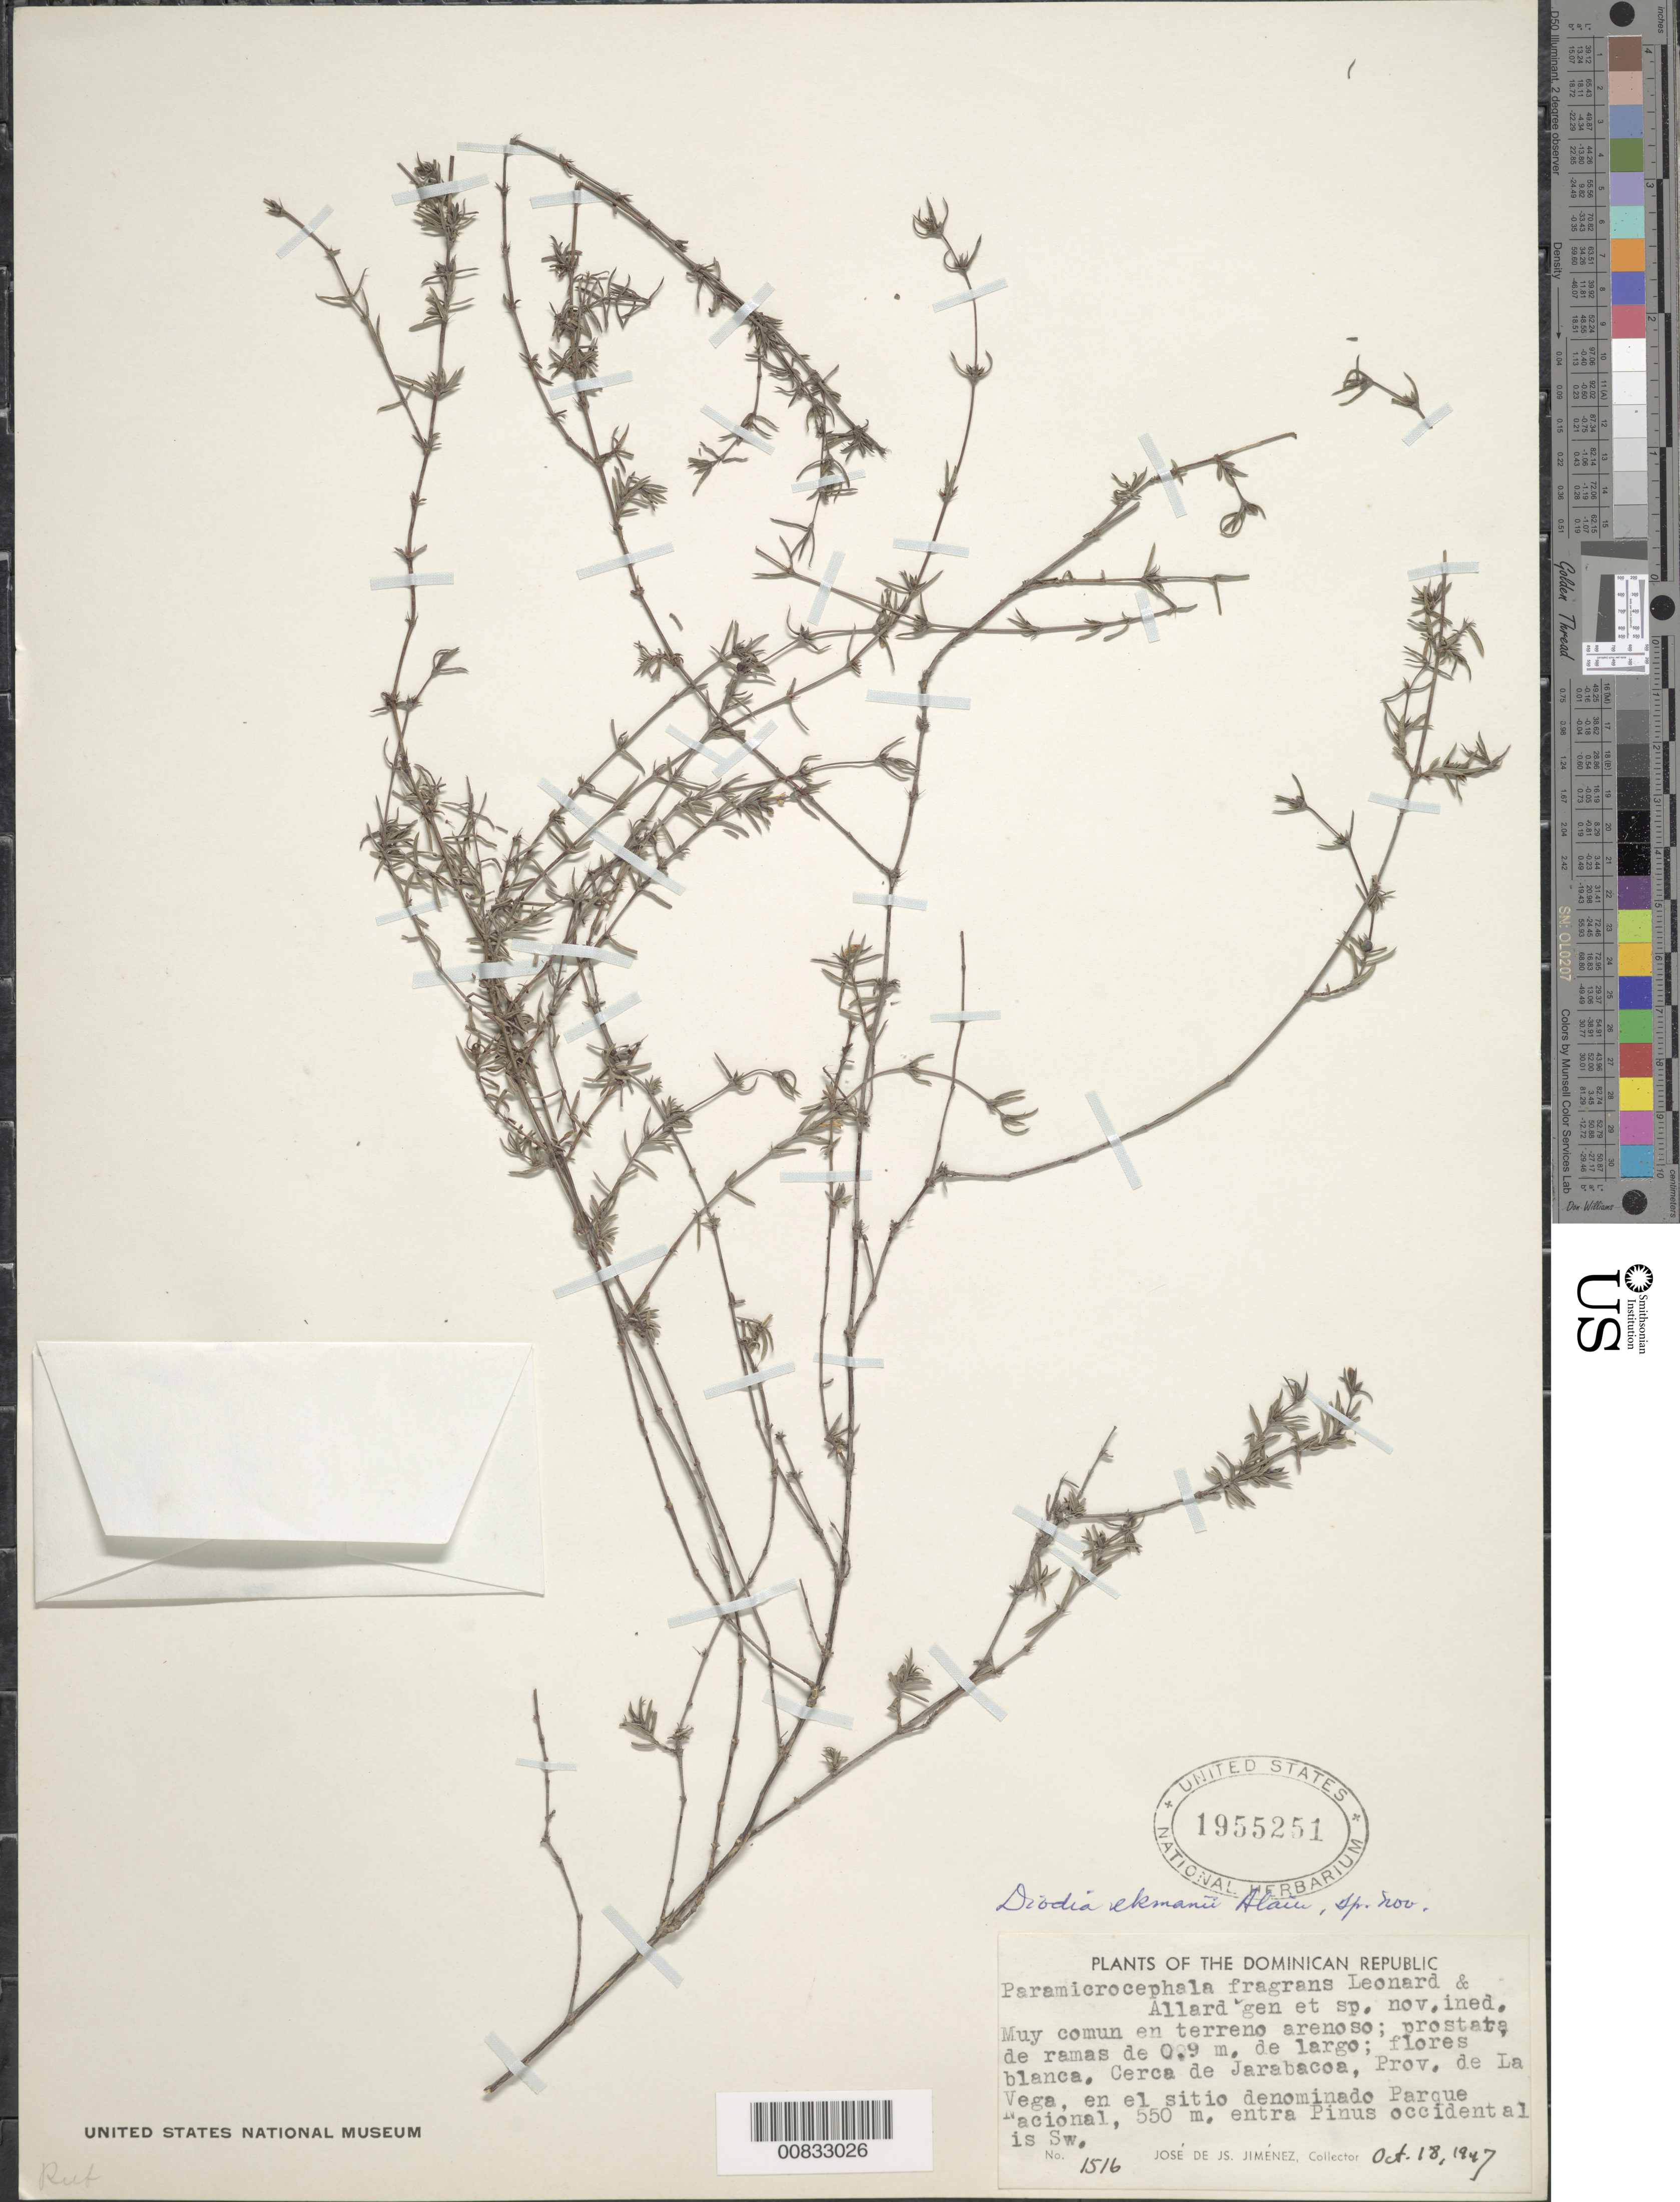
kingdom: Plantae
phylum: Tracheophyta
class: Magnoliopsida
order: Gentianales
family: Rubiaceae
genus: Diodia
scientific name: Diodia ekmanii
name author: Alain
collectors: J. J. Jiménez Almonte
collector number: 1516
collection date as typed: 18 Oct 1947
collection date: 1947-10-18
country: Dominican Republic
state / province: La Vega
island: Hispaniola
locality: Cerca de Jarabacoa, en el sitio denominado Parque Nacional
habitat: En terreno arenoso, entre Pinus occidentalis Sw.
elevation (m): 550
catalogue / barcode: US 1955251